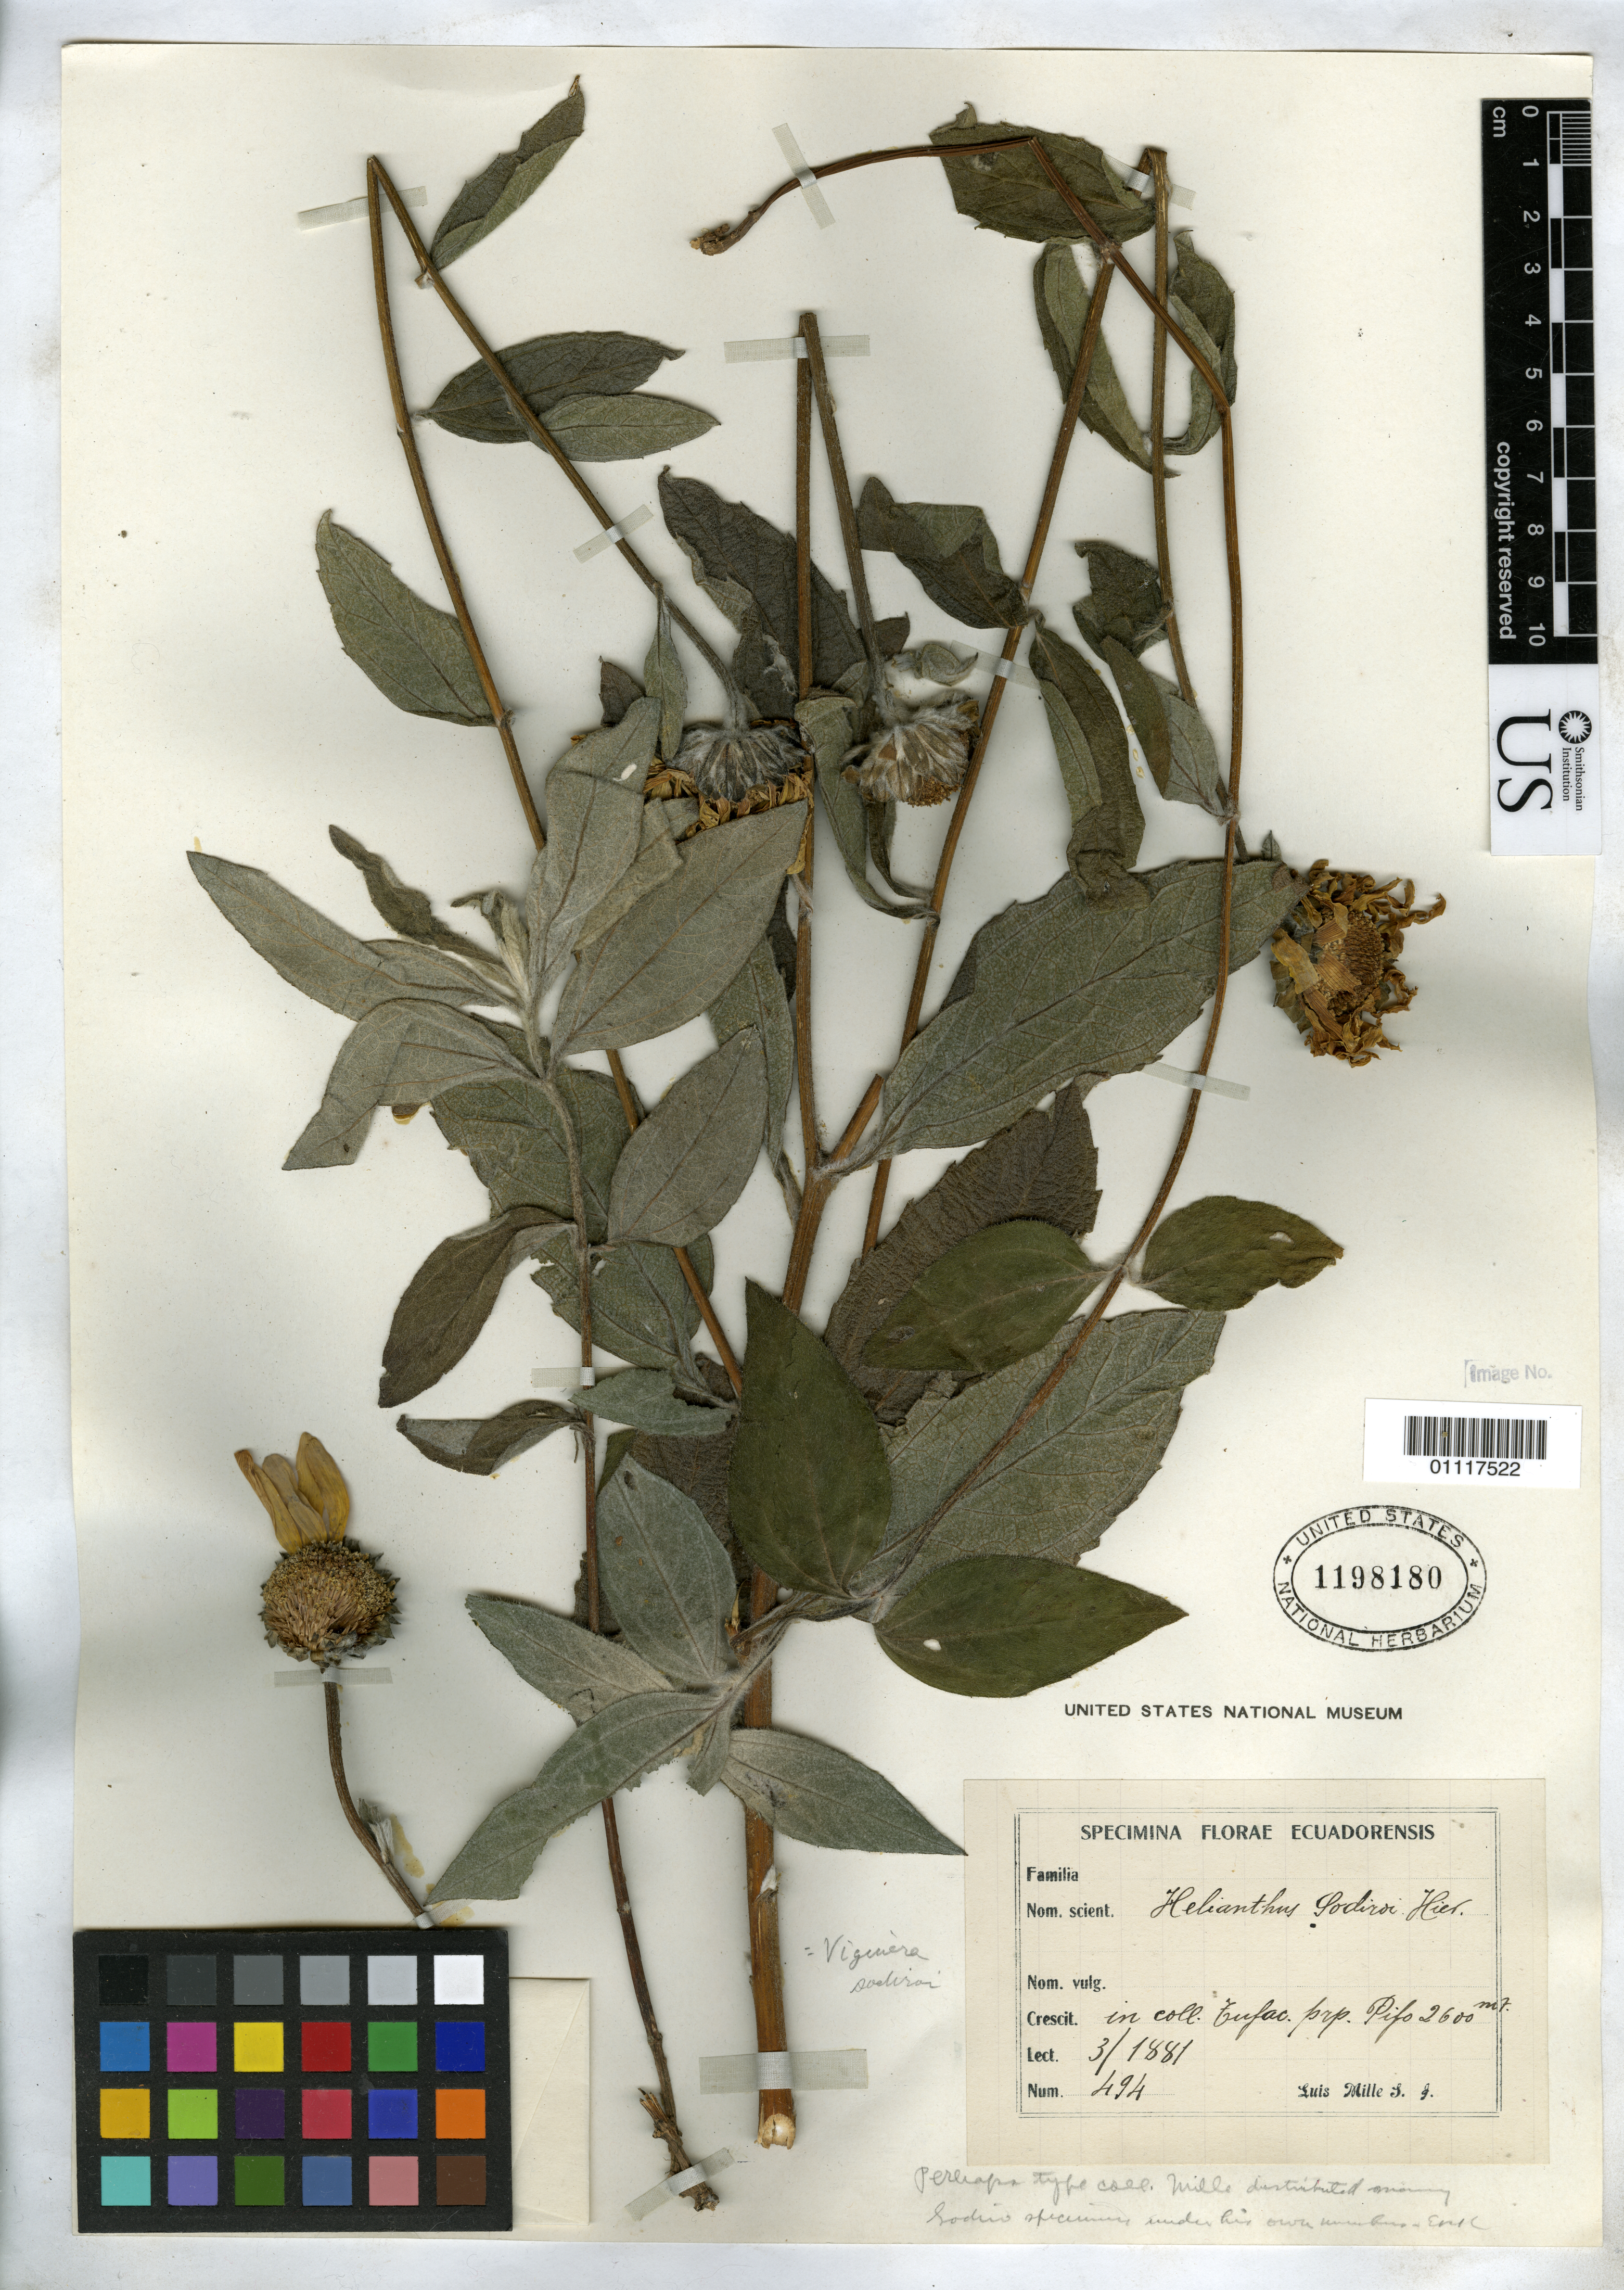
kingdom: Plantae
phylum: Tracheophyta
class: Magnoliopsida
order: Asterales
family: Asteraceae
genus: Helianthus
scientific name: Helianthus sodiroi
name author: Hieron.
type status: Possible Type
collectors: L. Mille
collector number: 494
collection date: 1881-03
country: Ecuador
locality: Pifo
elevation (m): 2600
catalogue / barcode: US 1198180